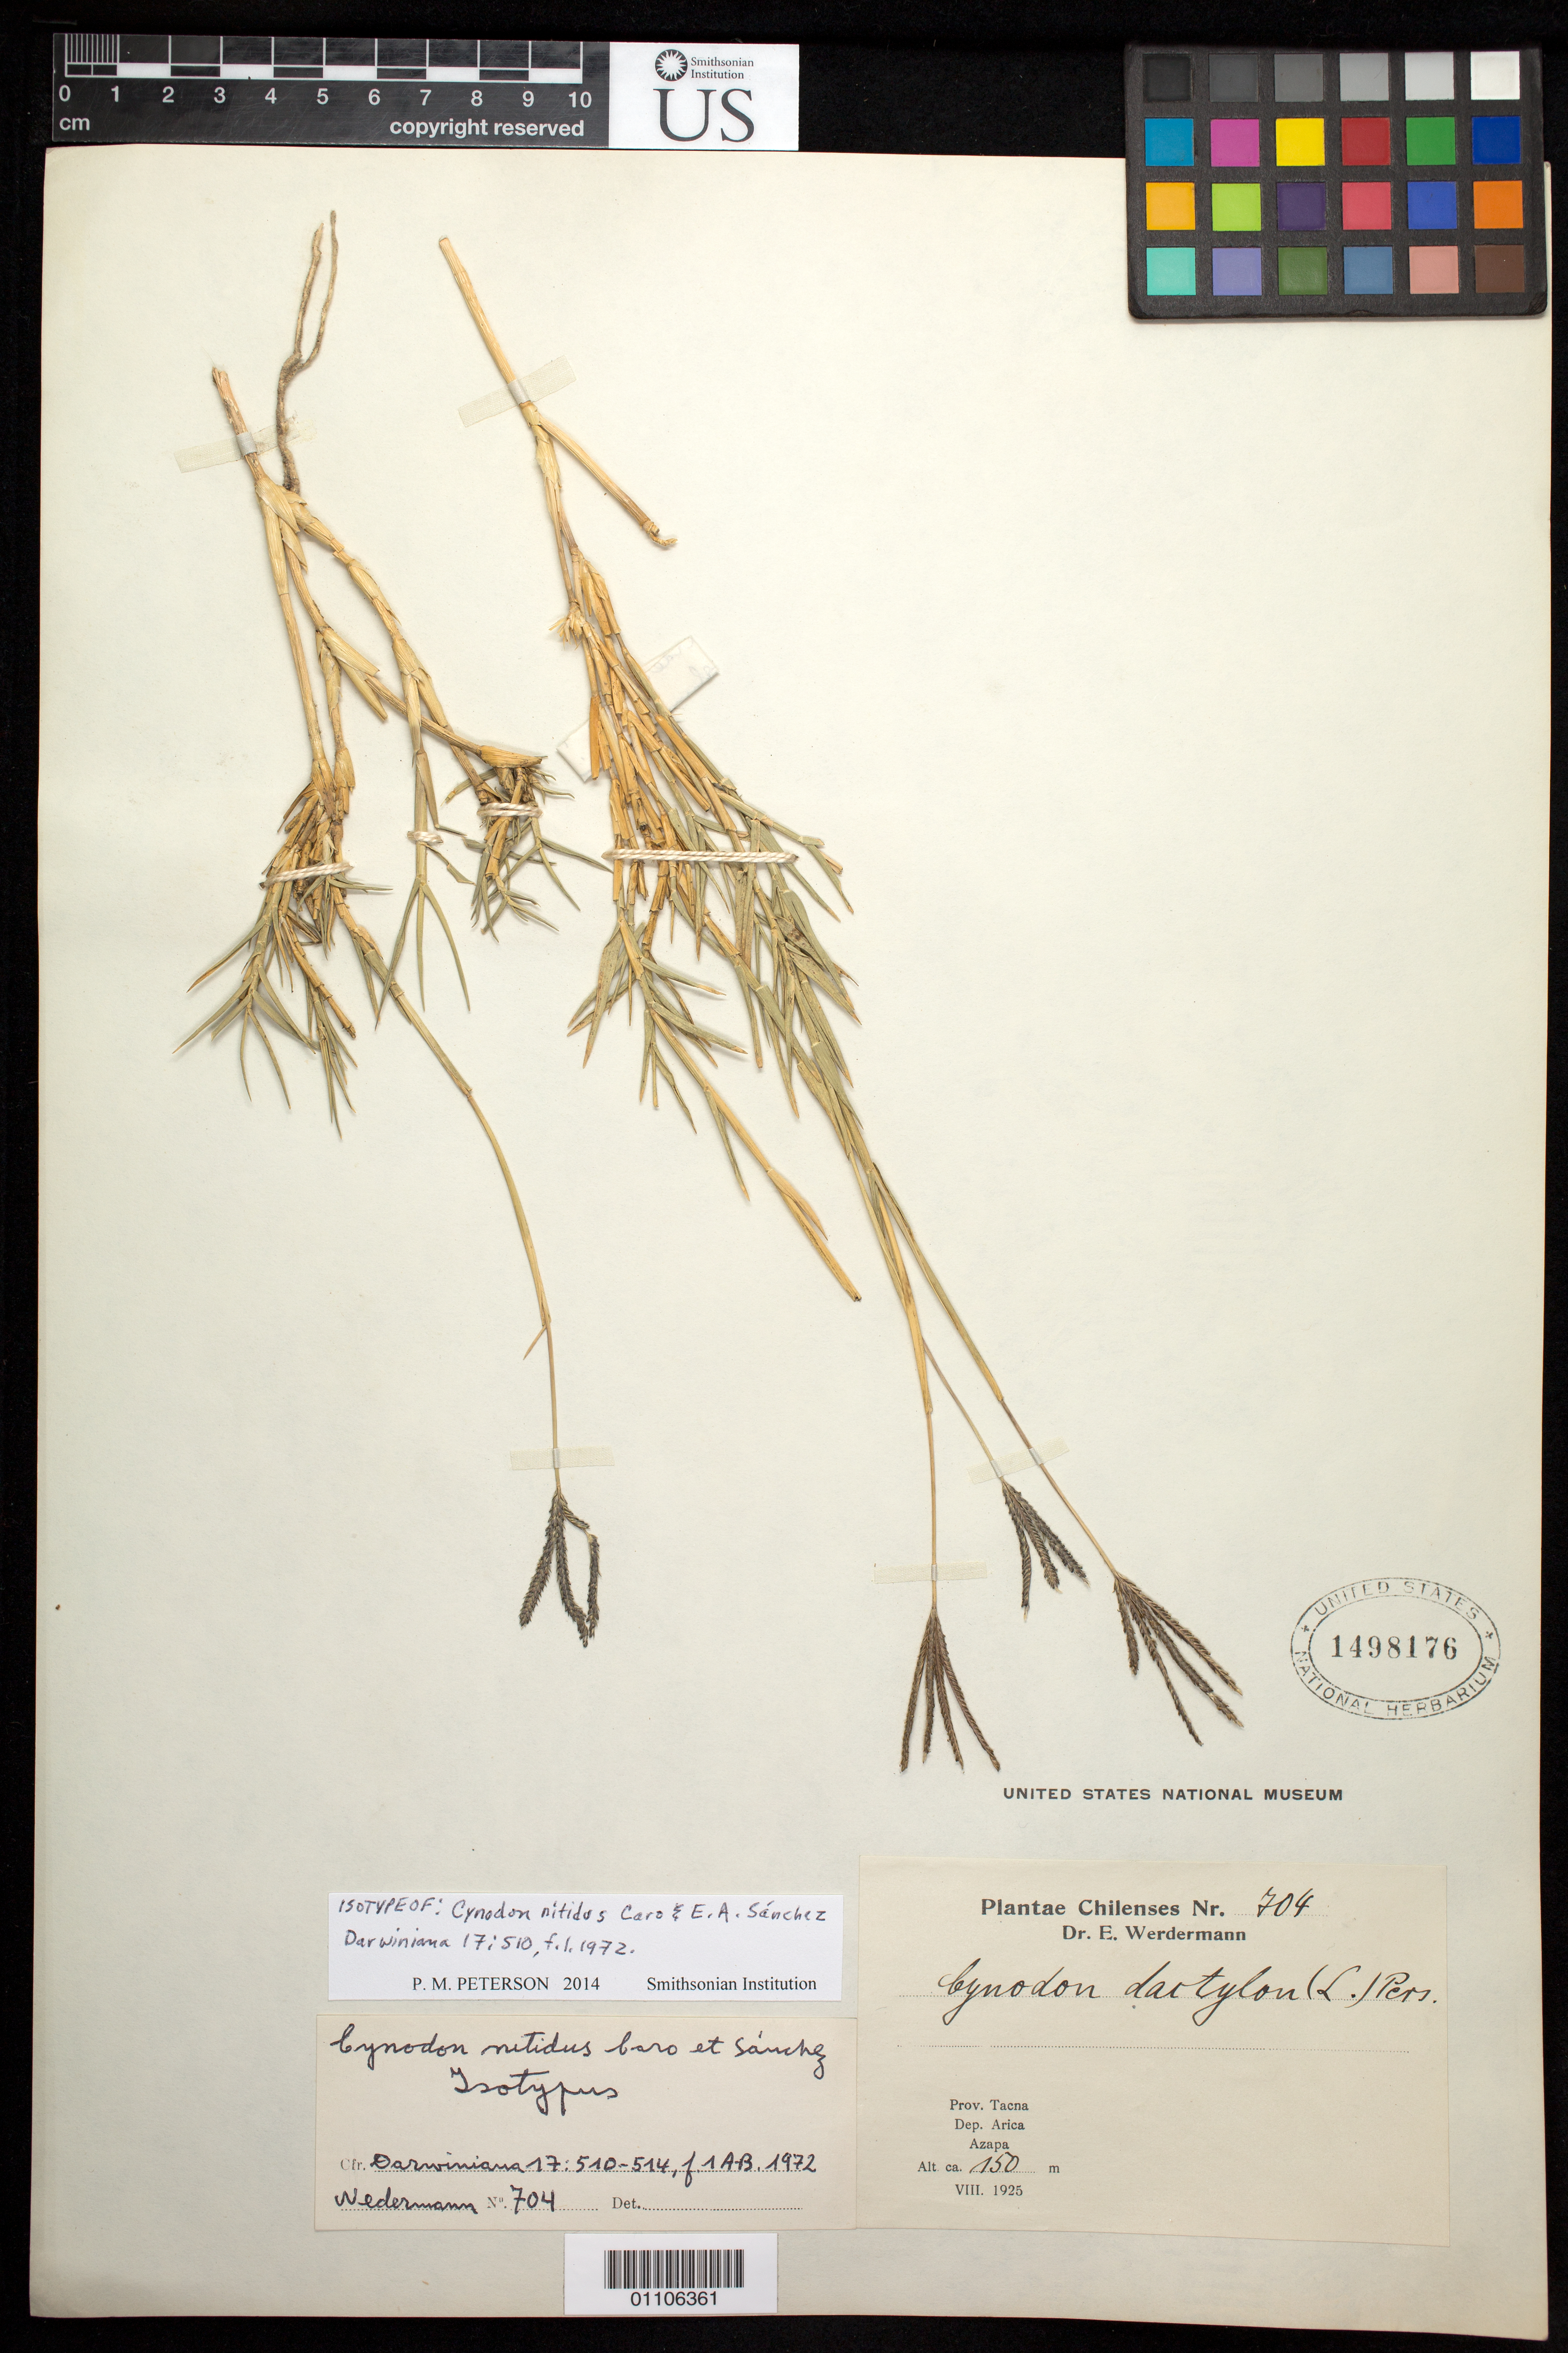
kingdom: Plantae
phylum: Tracheophyta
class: Liliopsida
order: Poales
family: Poaceae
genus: Cynodon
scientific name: Cynodon nitidus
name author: Caro & E.A. Sánchez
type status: Isotype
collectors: E. Werdermann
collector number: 704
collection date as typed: Aug 1925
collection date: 1925-08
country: Chile / Peru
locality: Prov. Tacna, Dep. Arica, Azapa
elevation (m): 150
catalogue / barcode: US 1498176